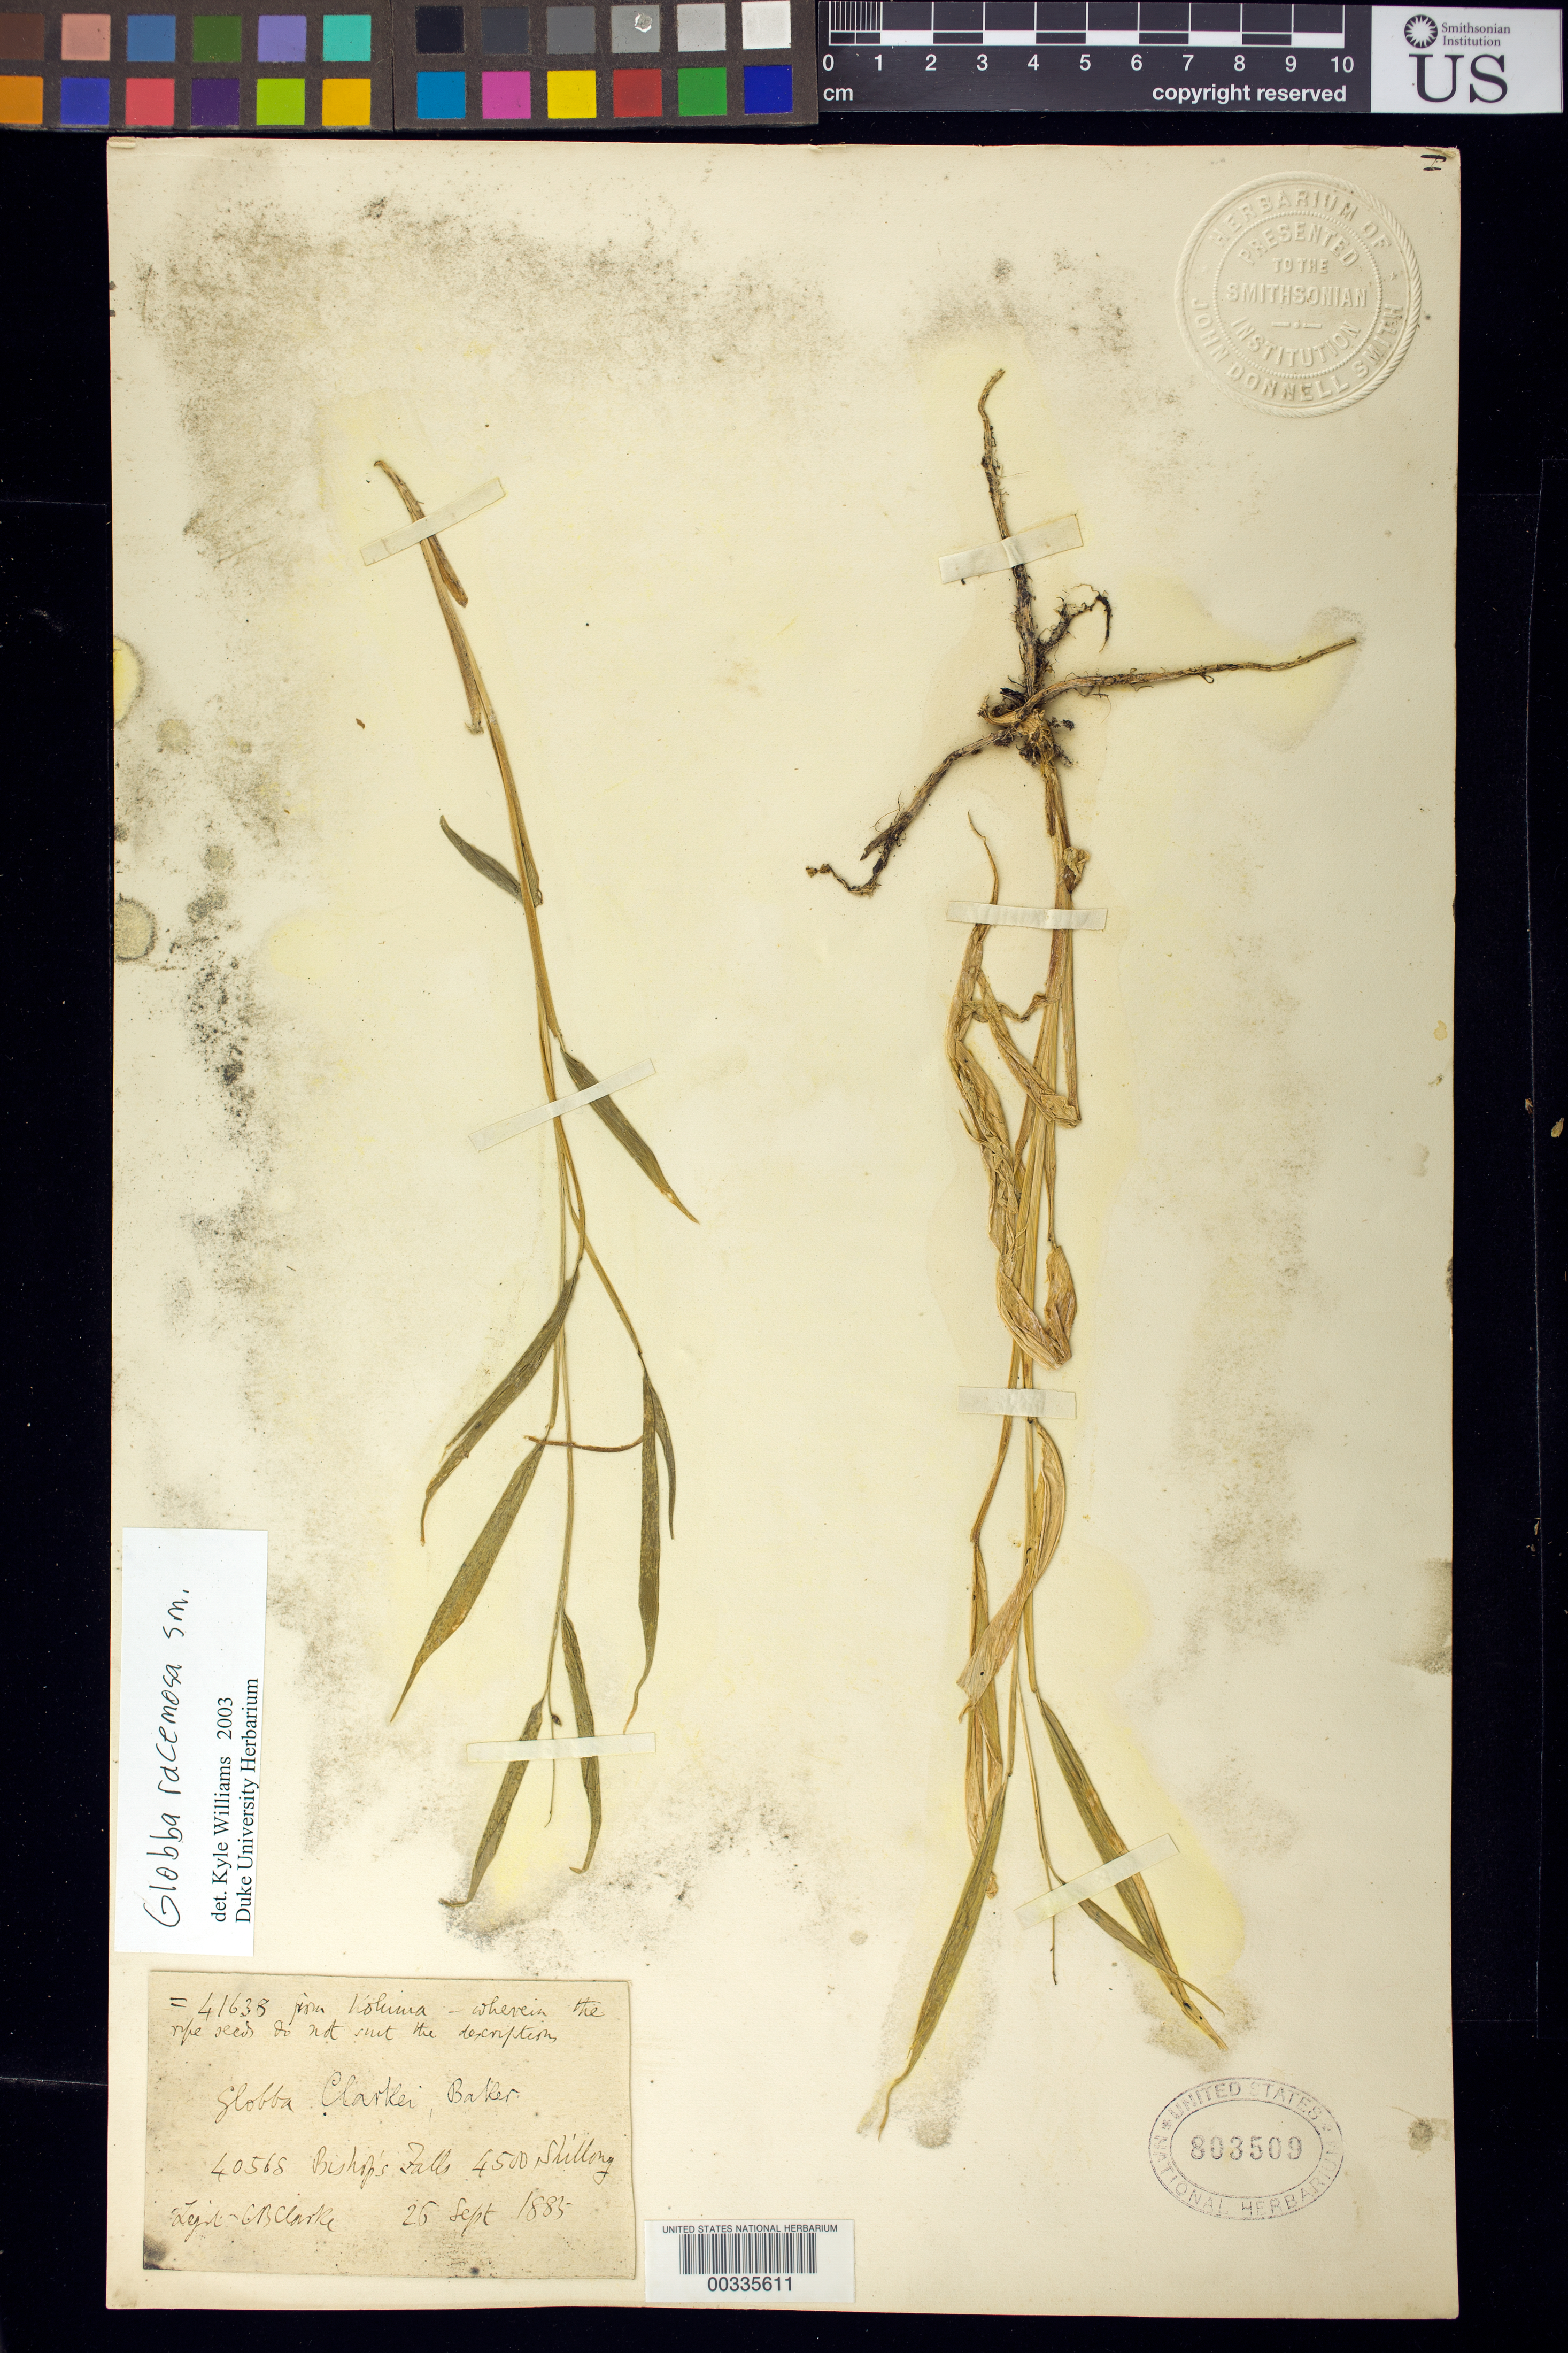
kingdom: Plantae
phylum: Tracheophyta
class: Liliopsida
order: Zingiberales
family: Zingiberaceae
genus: Globba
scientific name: Globba racemosa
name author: Sm.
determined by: Williams, K. J.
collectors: C. B. Clarke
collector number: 40568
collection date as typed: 26 Sep 1885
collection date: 1885-09-26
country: India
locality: Bishop's falls, shillong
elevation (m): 1372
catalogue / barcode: US 803509